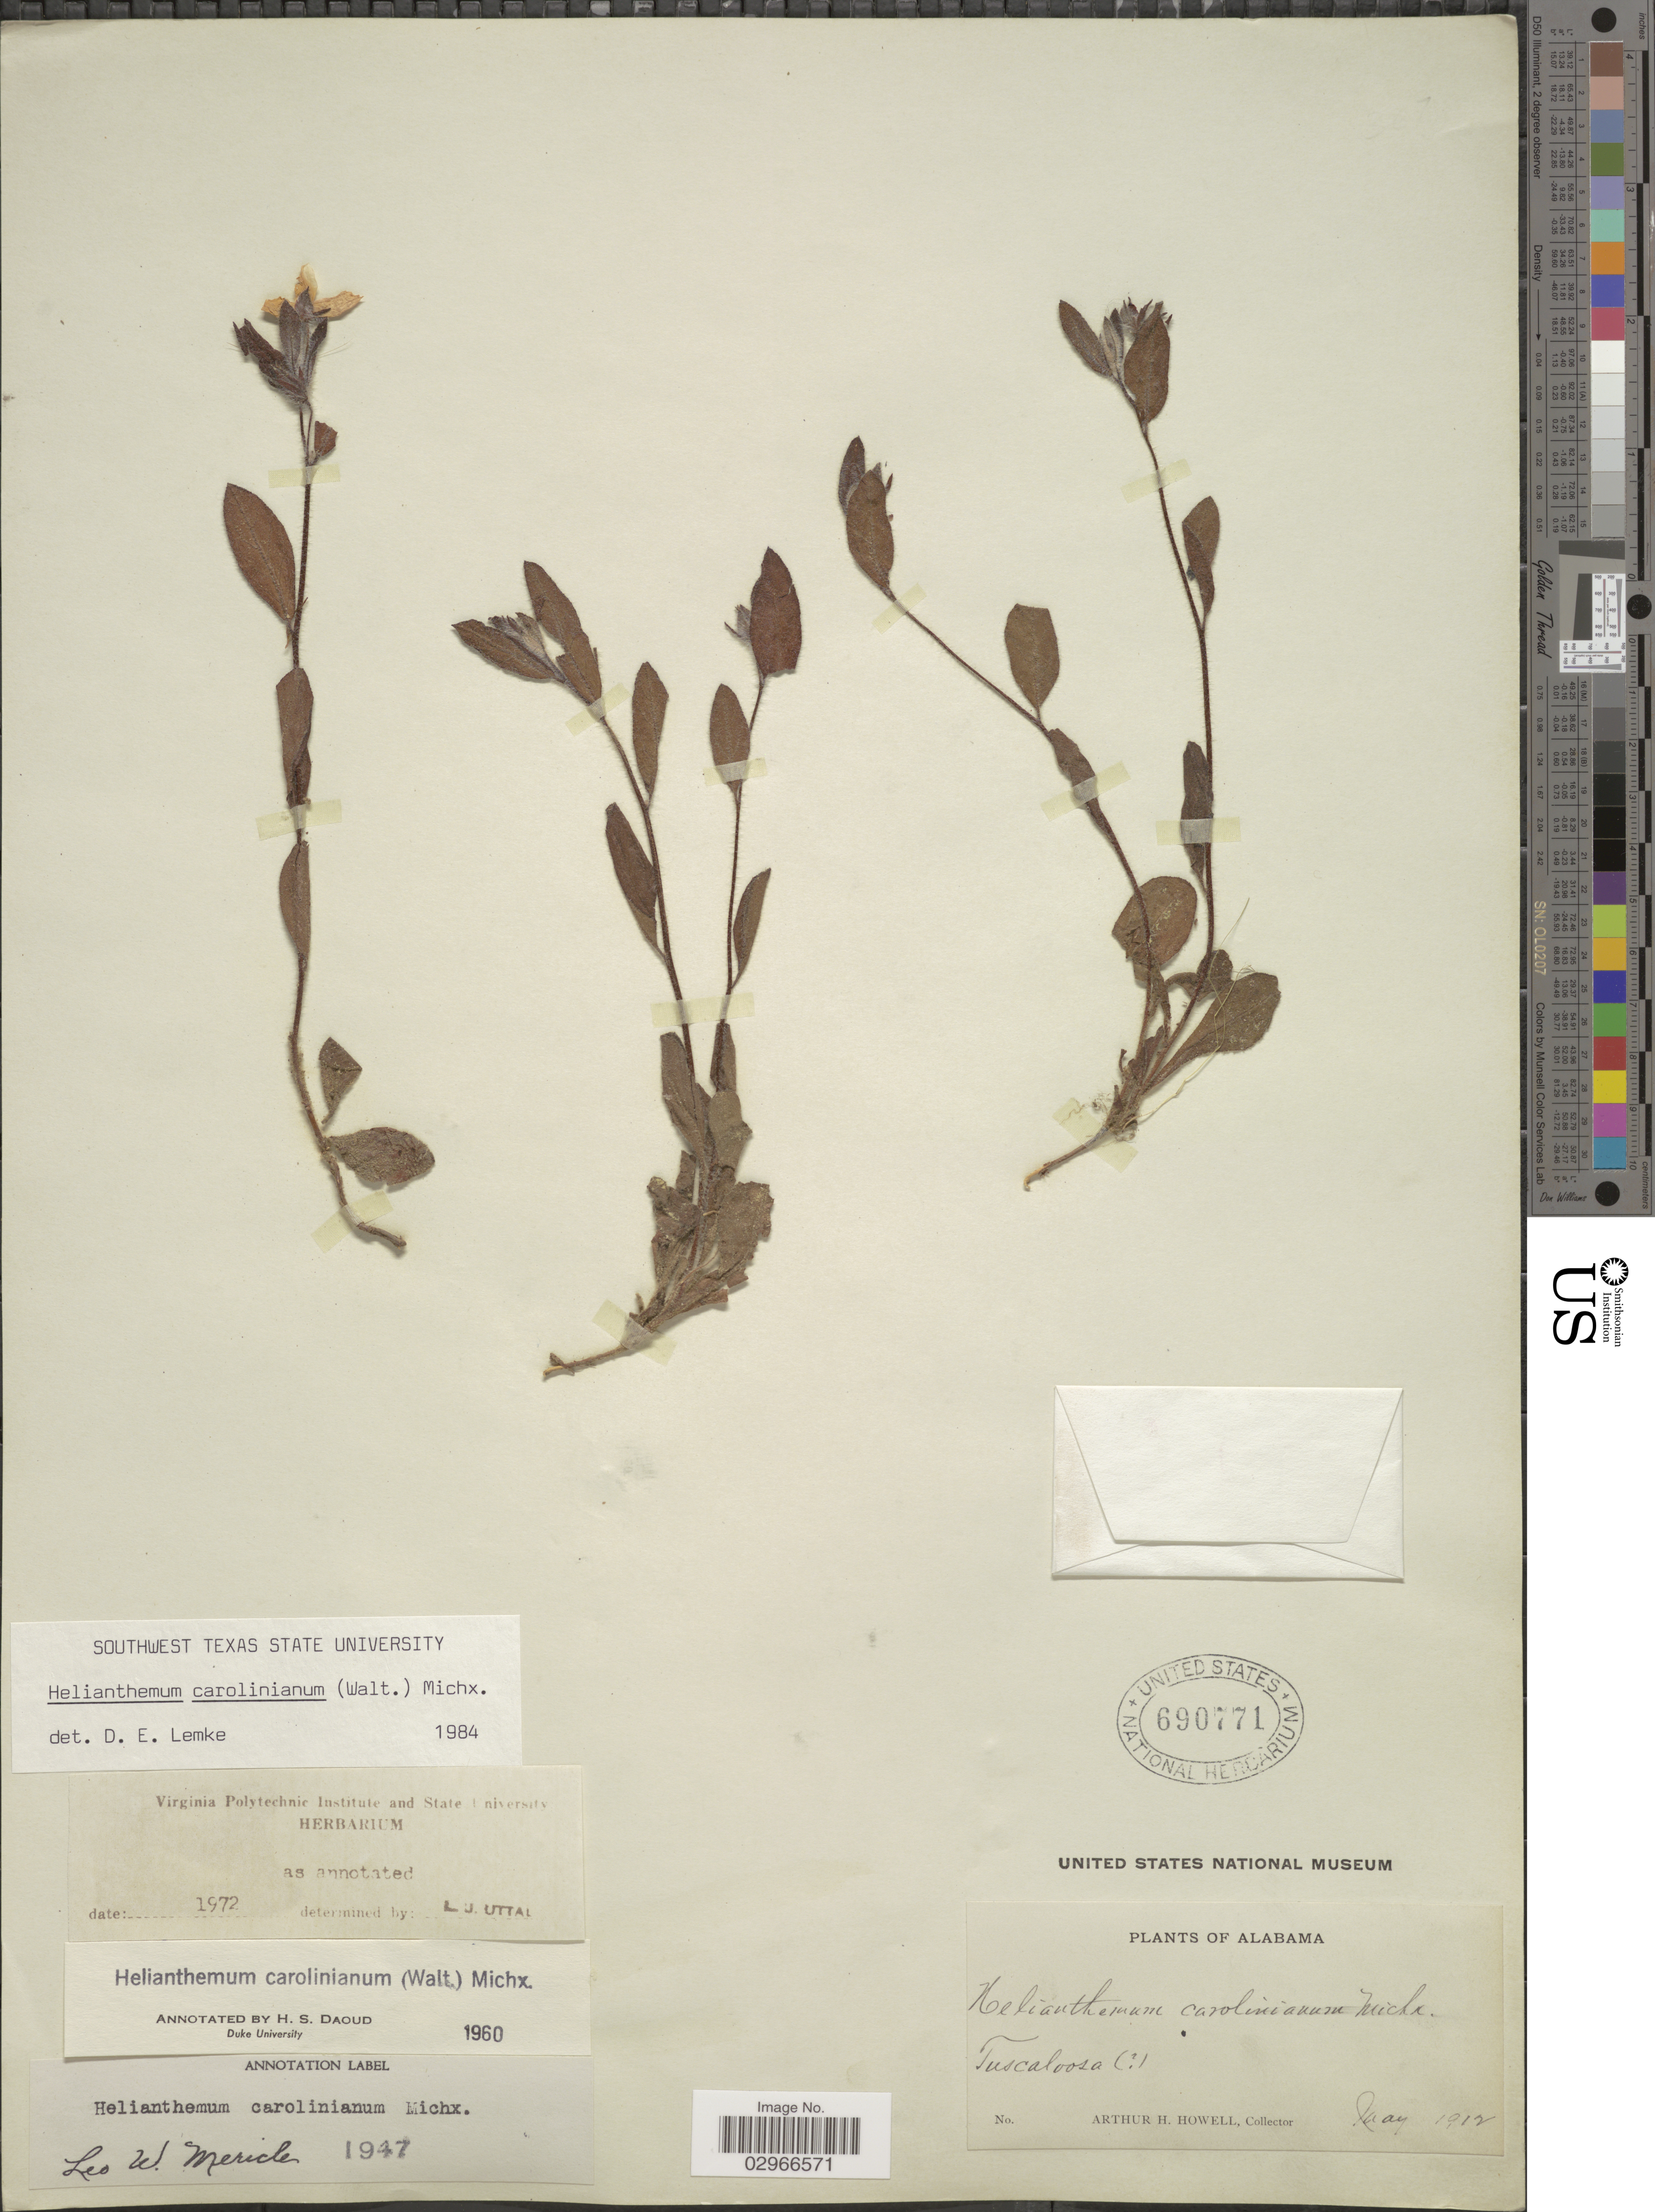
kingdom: Plantae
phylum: Tracheophyta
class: Magnoliopsida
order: Malvales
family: Cistaceae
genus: Helianthemum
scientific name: Helianthemum carolinianum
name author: (Walter) Michx.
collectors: A. H. Howell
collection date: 1912-05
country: United States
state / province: Alabama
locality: Tuscaloosa.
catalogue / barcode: US 690771